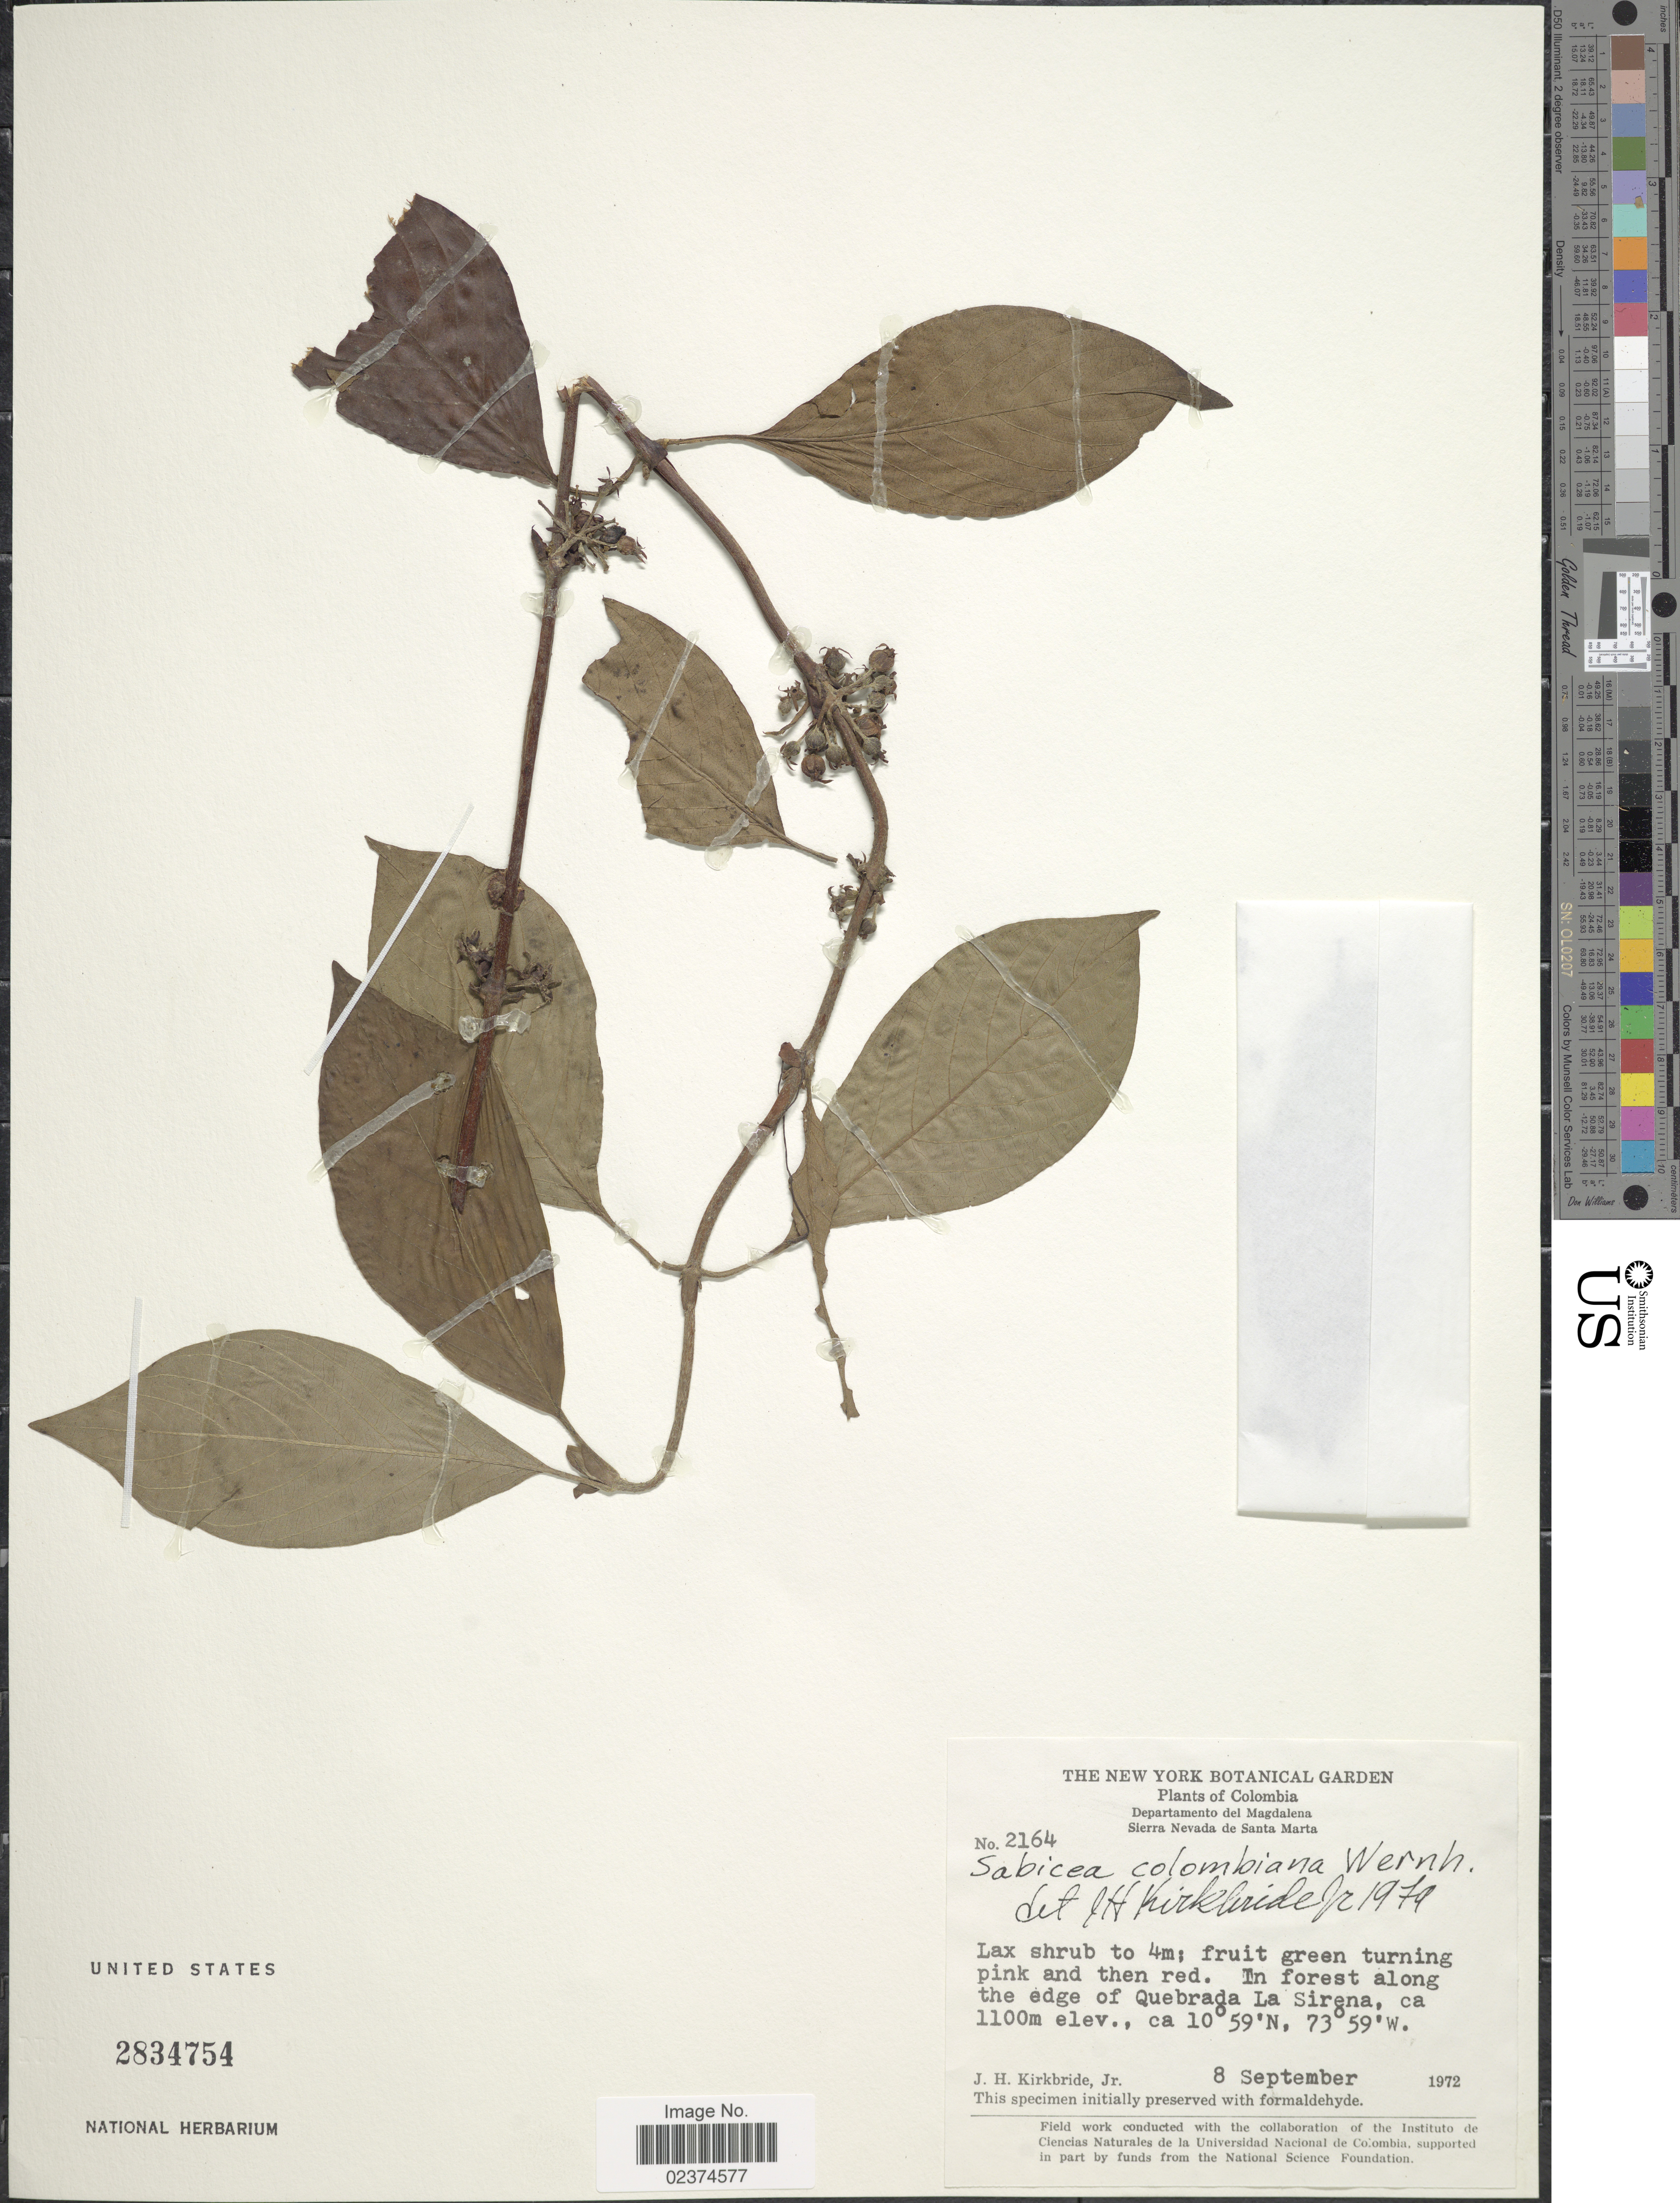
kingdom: Plantae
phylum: Tracheophyta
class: Magnoliopsida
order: Gentianales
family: Rubiaceae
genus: Sabicea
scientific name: Sabicea colombiana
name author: Wernham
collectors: J. H. Kirkbride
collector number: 2164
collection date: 1972-09-08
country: Colombia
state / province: Magdalena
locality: Sierra Nevada de Santa Marta, in forest along the edge of Quebrada La Sirena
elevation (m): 1100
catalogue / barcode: US 2834754